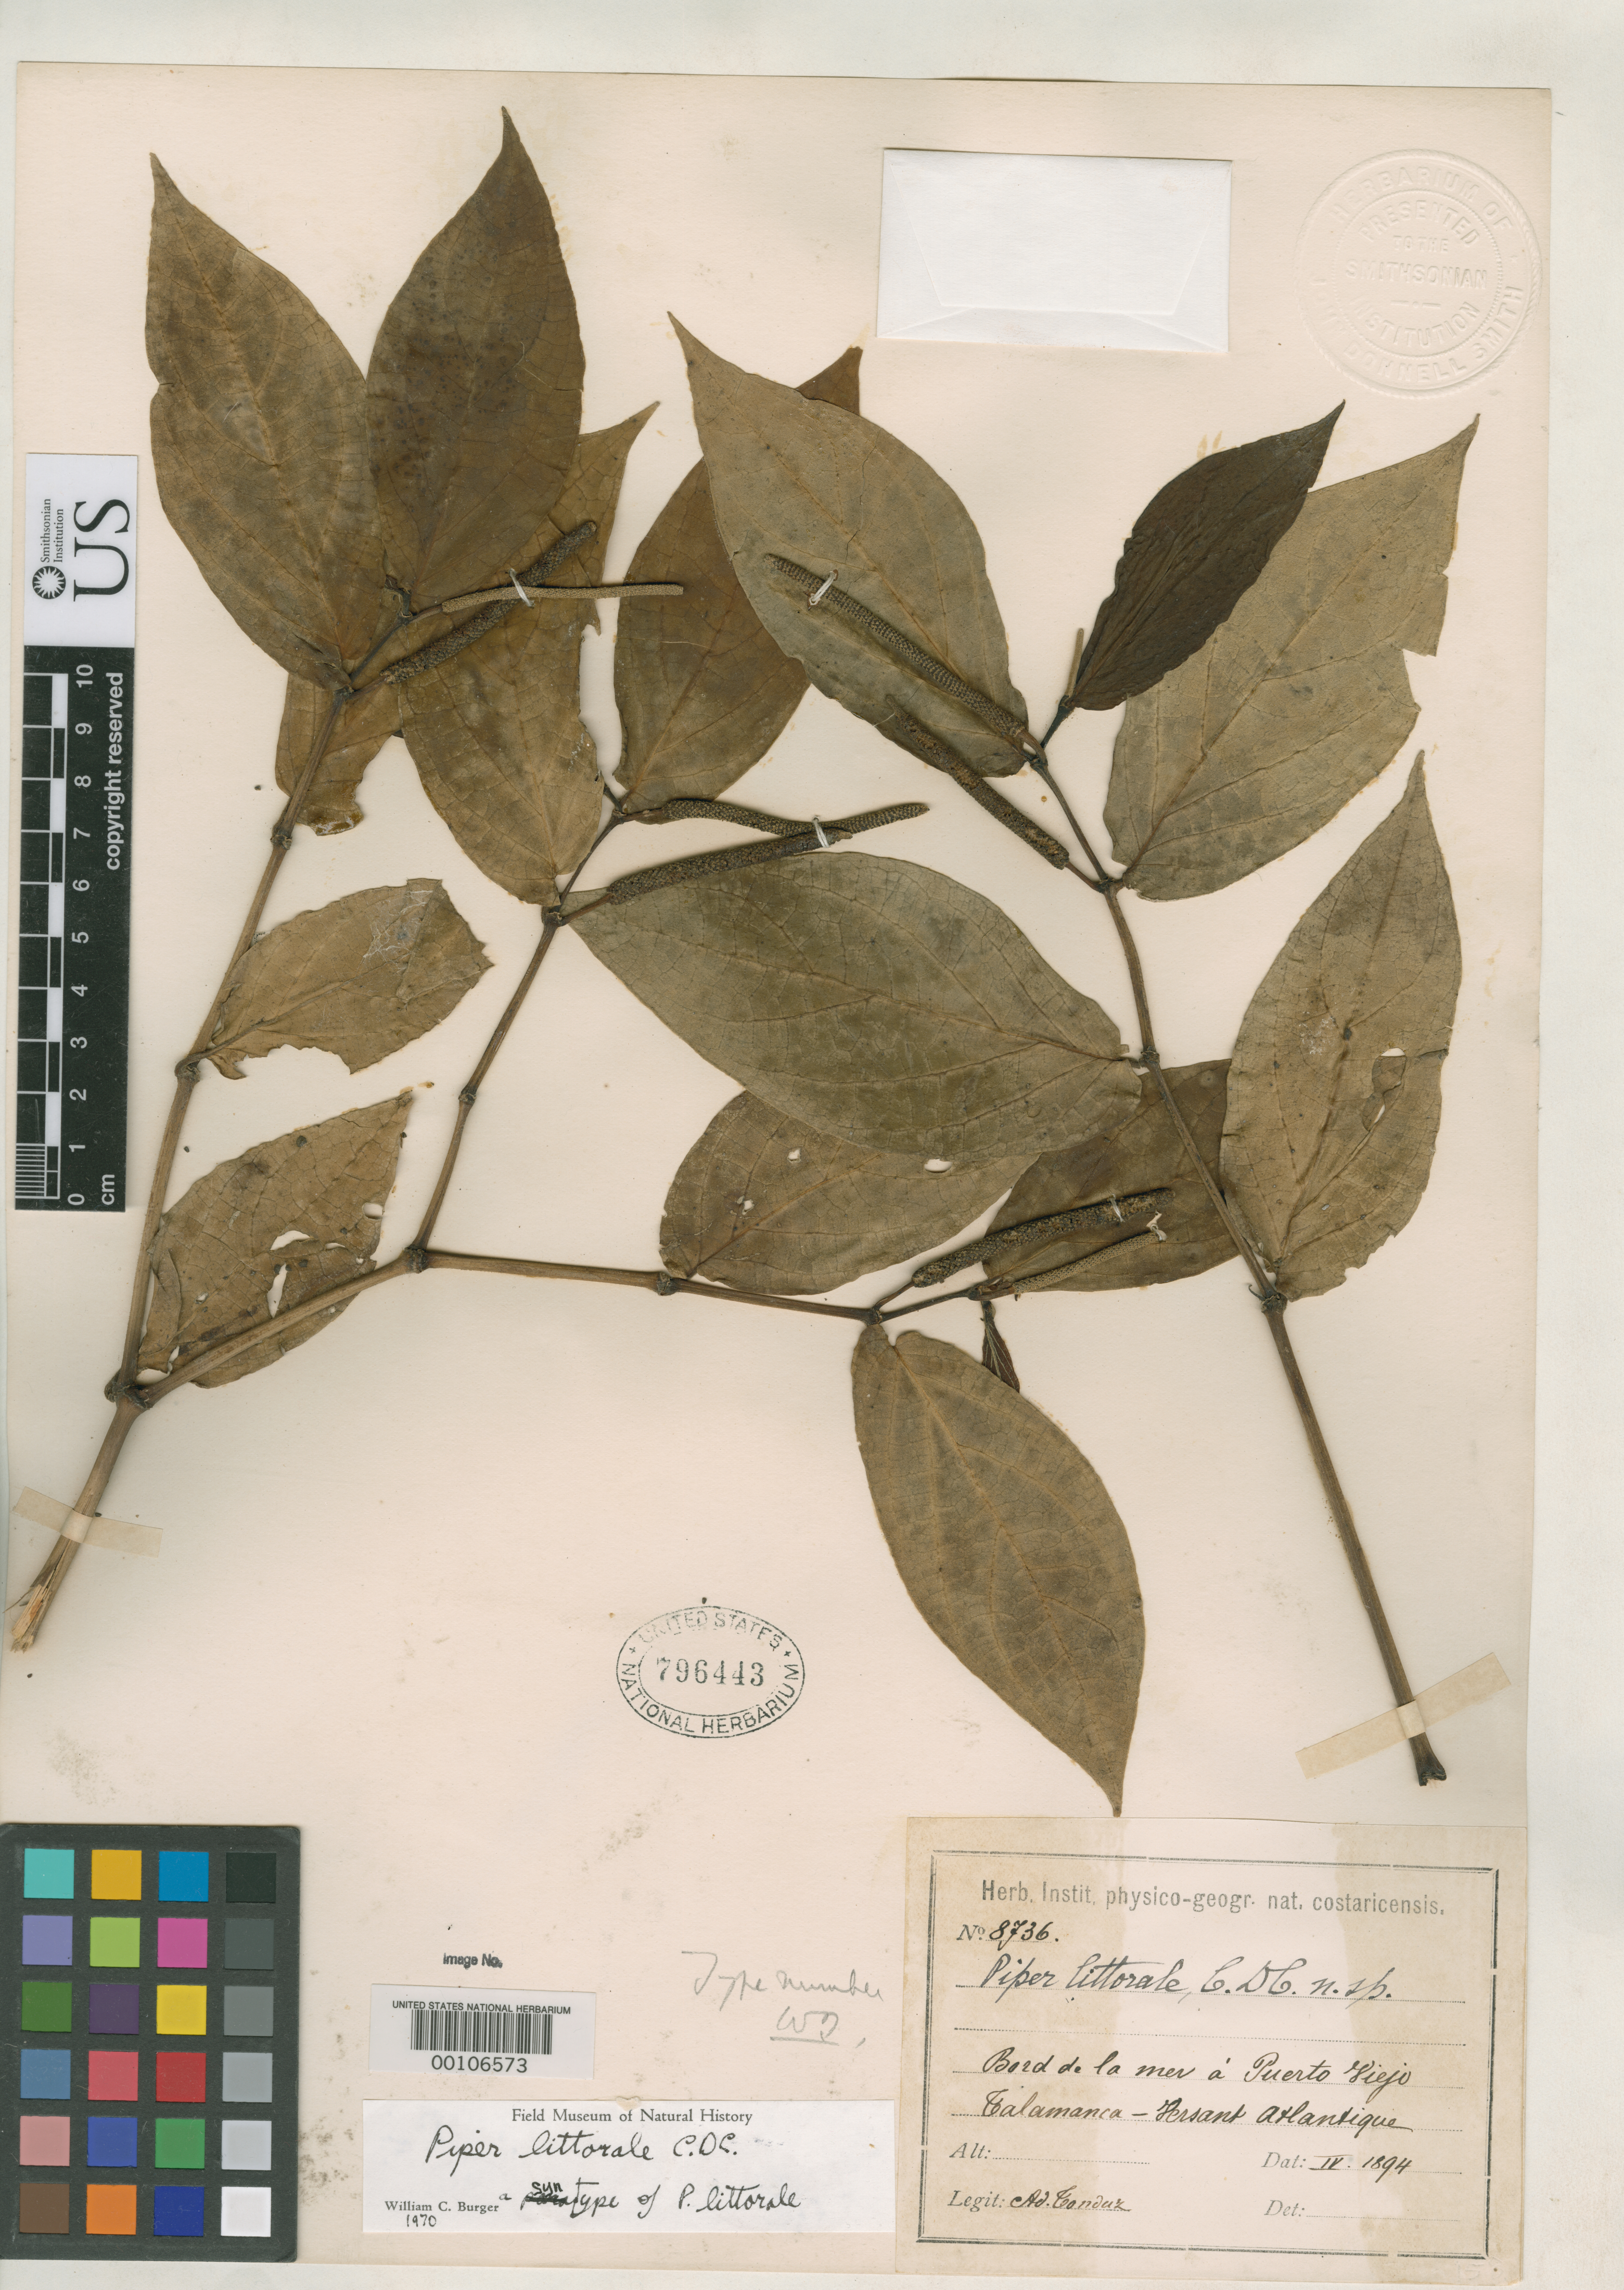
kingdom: Plantae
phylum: Tracheophyta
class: Magnoliopsida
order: Piperales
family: Piperaceae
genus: Piper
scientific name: Piper littorale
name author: C. DC. in Pittier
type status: Syntype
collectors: A. Tonduz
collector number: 8736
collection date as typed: Apr 1894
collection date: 1894-04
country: Costa Rica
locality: Puerto Viejo, Talamanca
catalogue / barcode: US 796443